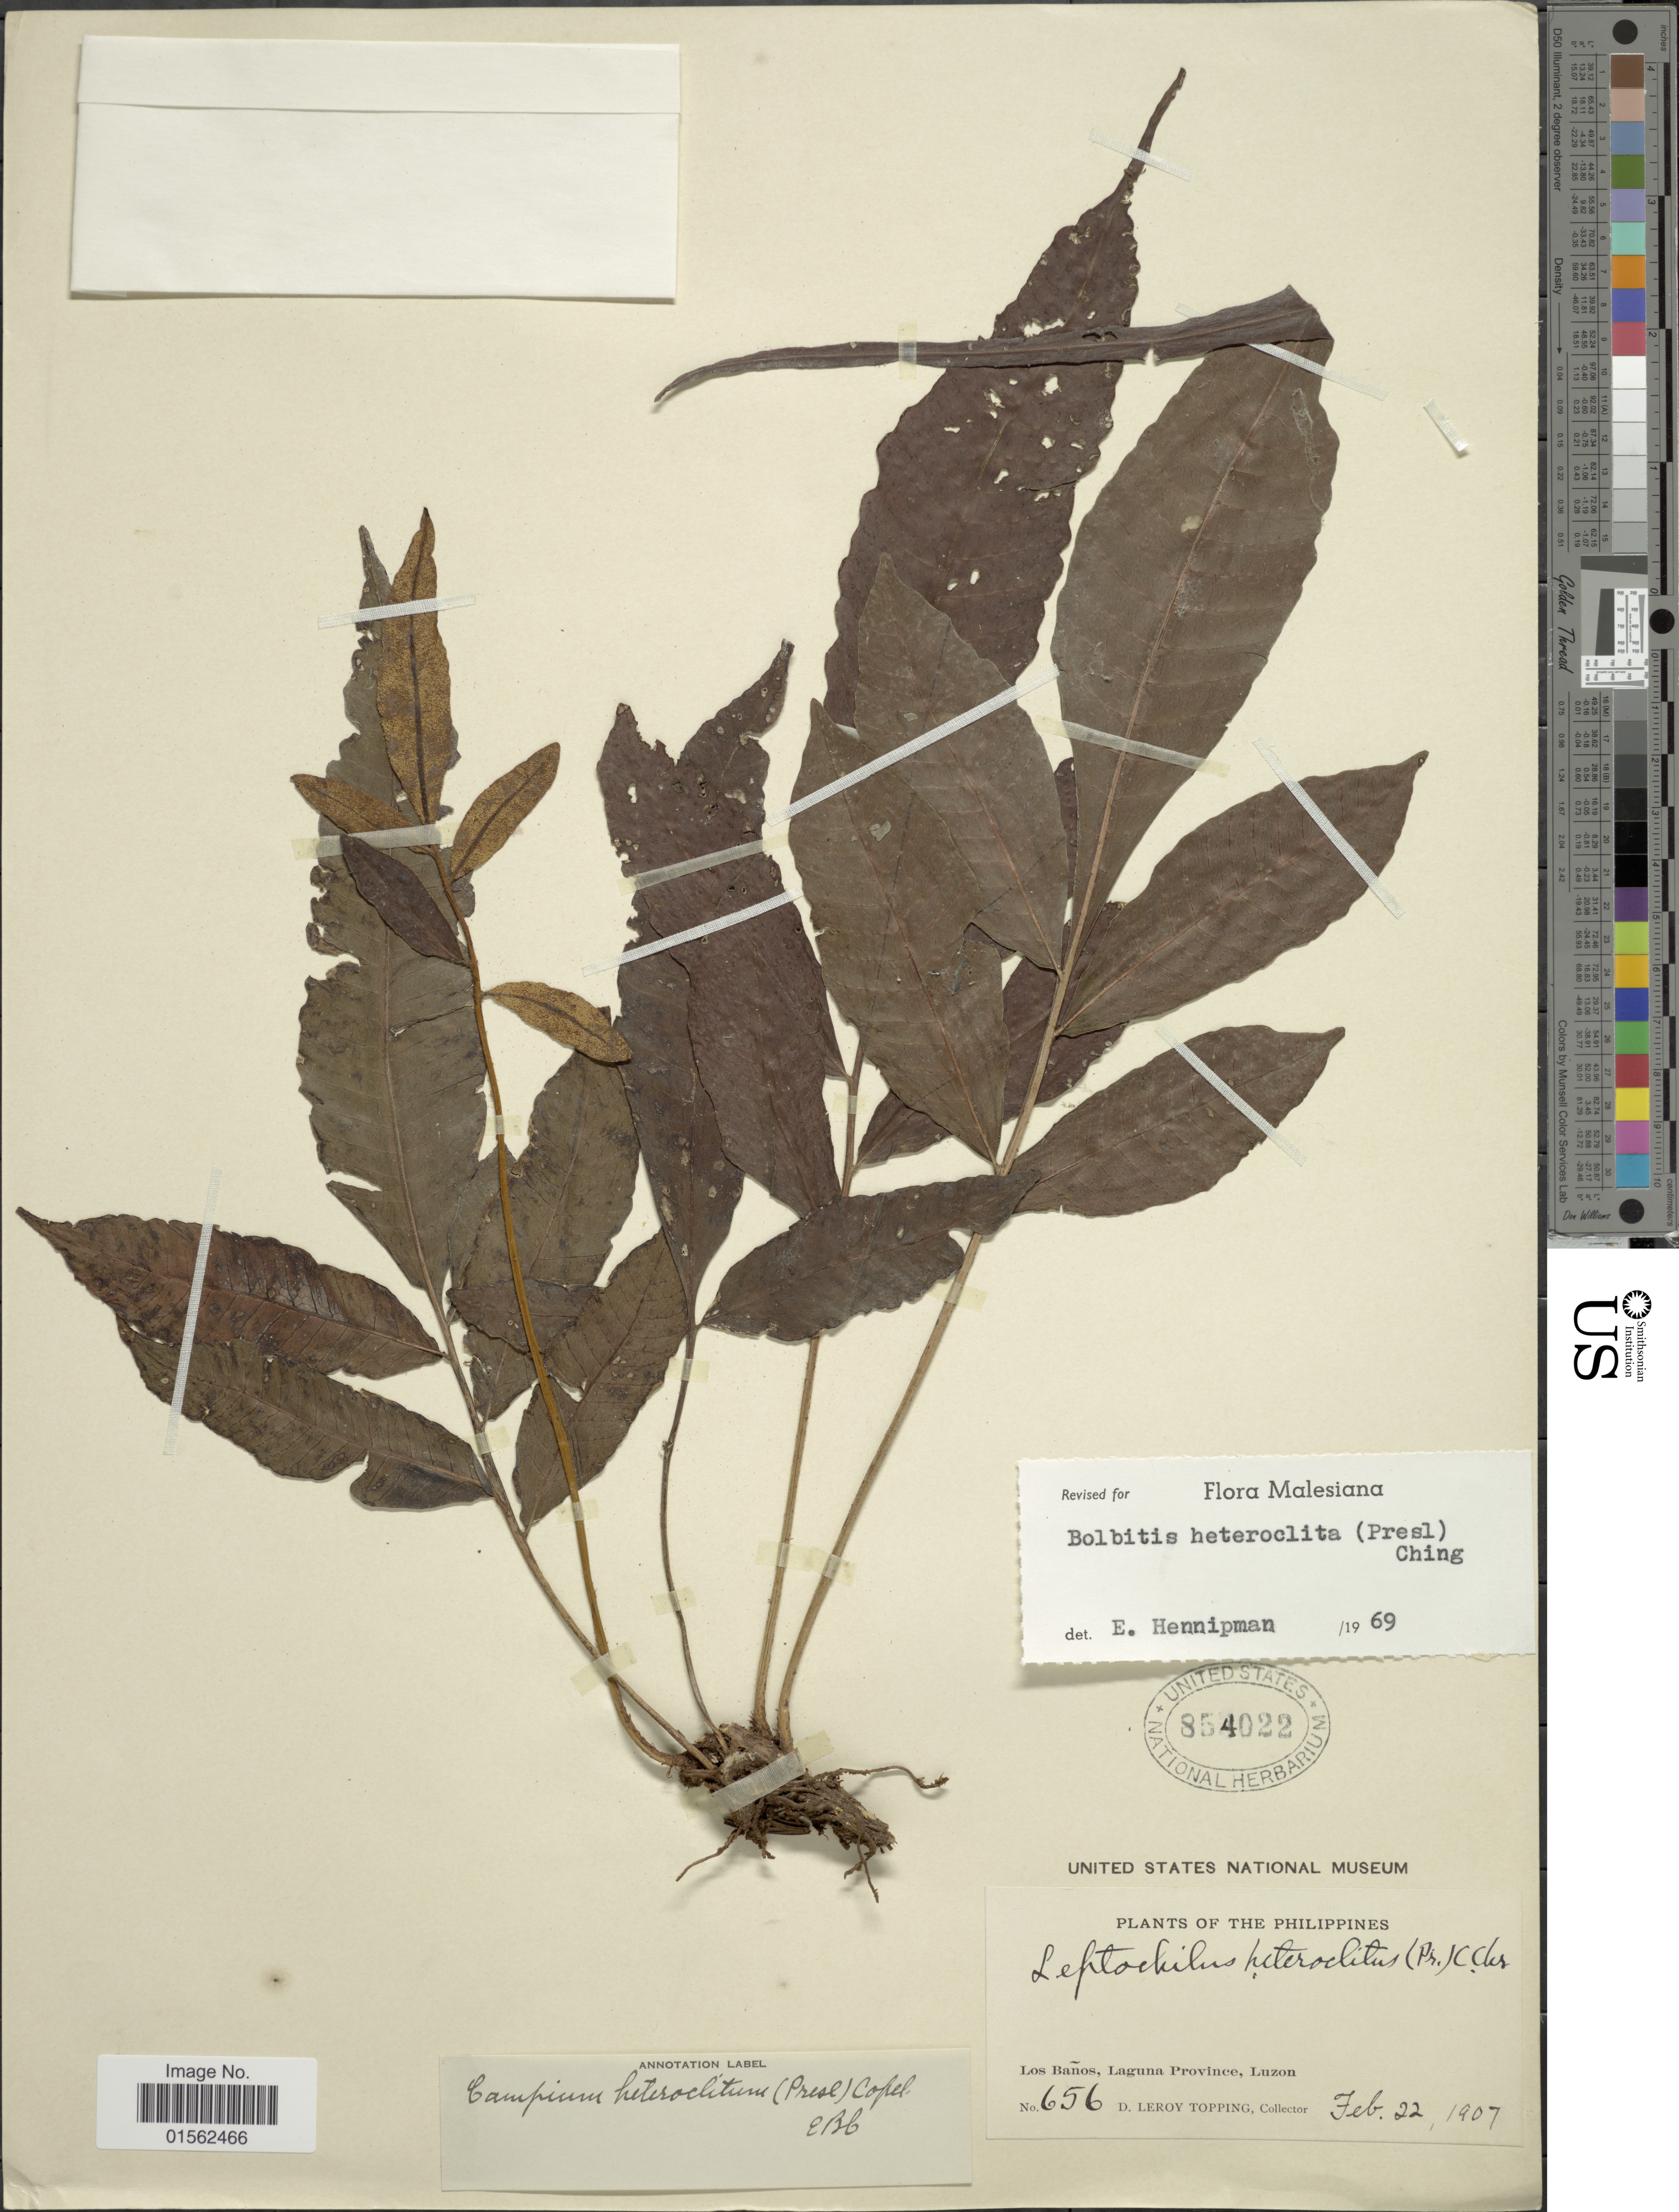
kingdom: Plantae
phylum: Tracheophyta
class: Polypodiopsida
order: Polypodiales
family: Dryopteridaceae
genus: Bolbitis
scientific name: Bolbitis heteroclita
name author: (C. Presl) Ching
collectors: D. L. Topping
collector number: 656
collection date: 1907-02-22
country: Philippines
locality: Philippines, Los Baños , Laguna Province, Luzon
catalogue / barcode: US 854022